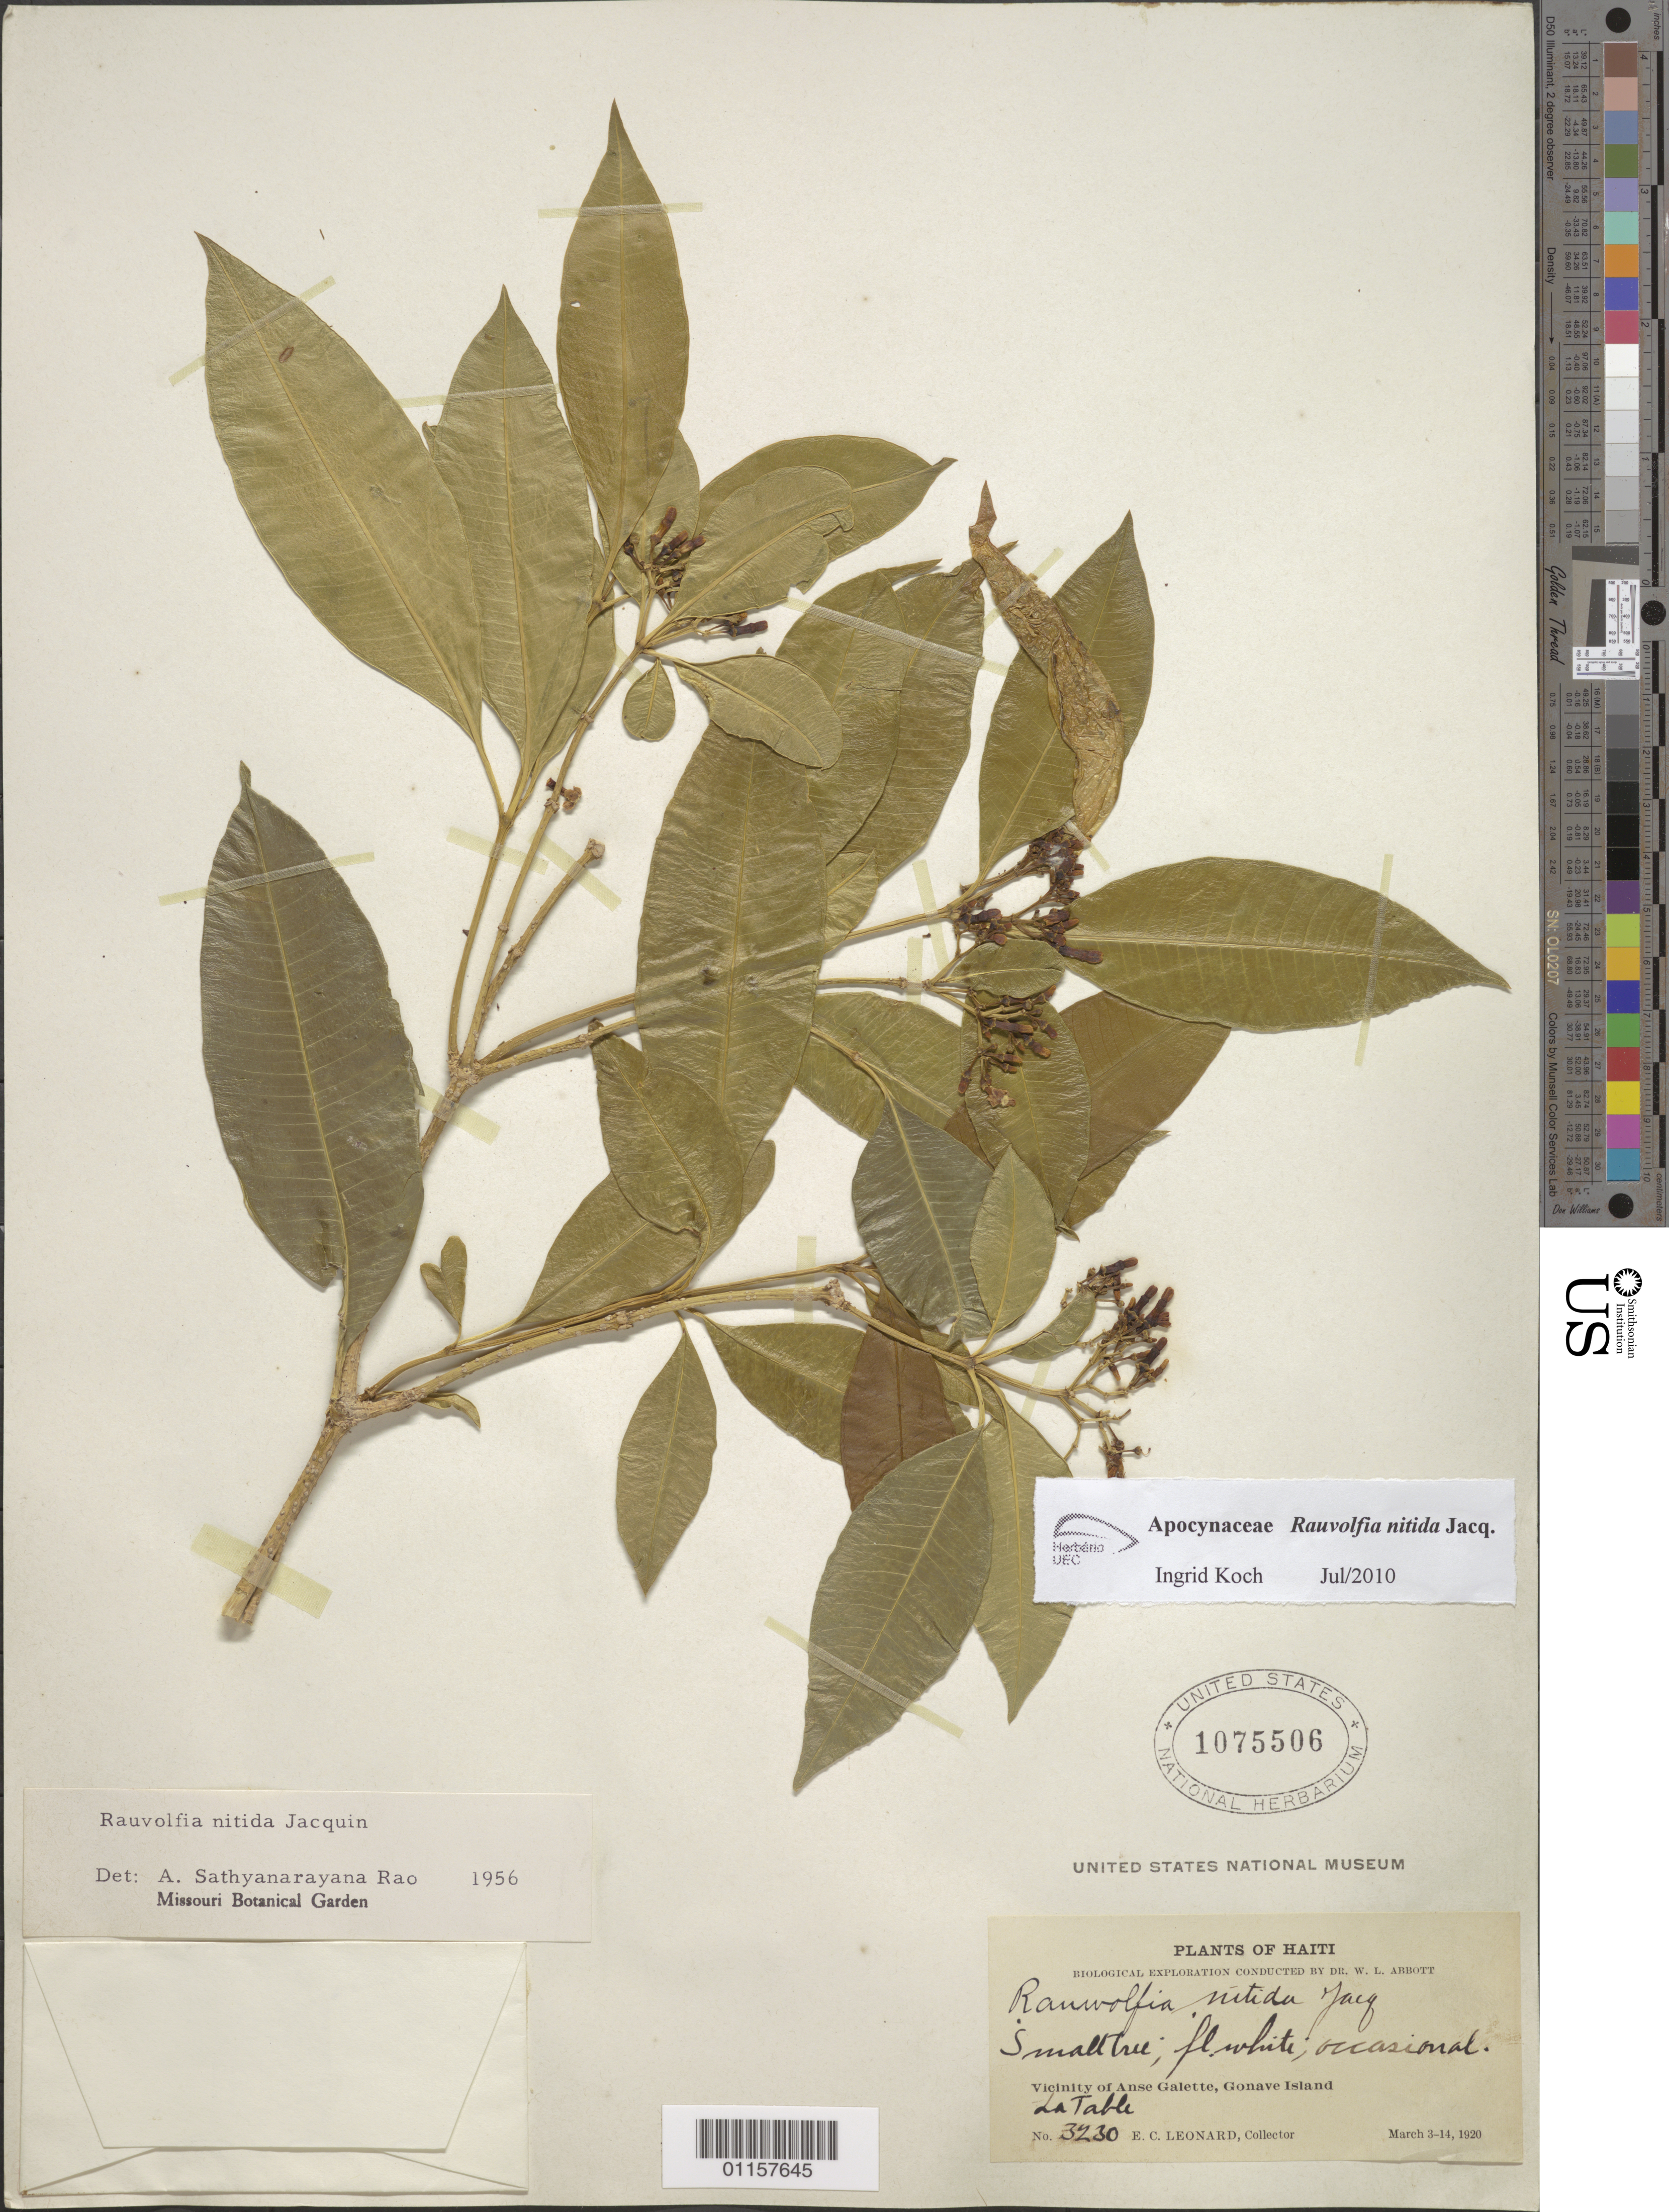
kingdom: Plantae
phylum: Tracheophyta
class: Magnoliopsida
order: Gentianales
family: Apocynaceae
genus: Rauvolfia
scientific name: Rauvolfia nitida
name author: Jacq.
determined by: Koch, I.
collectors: E. C. Leonard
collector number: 3230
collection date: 1920-03-03/1920-03-14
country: Haiti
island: Gonave I.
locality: Anse Galette, La Table.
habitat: Occasional.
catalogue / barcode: US 1075506